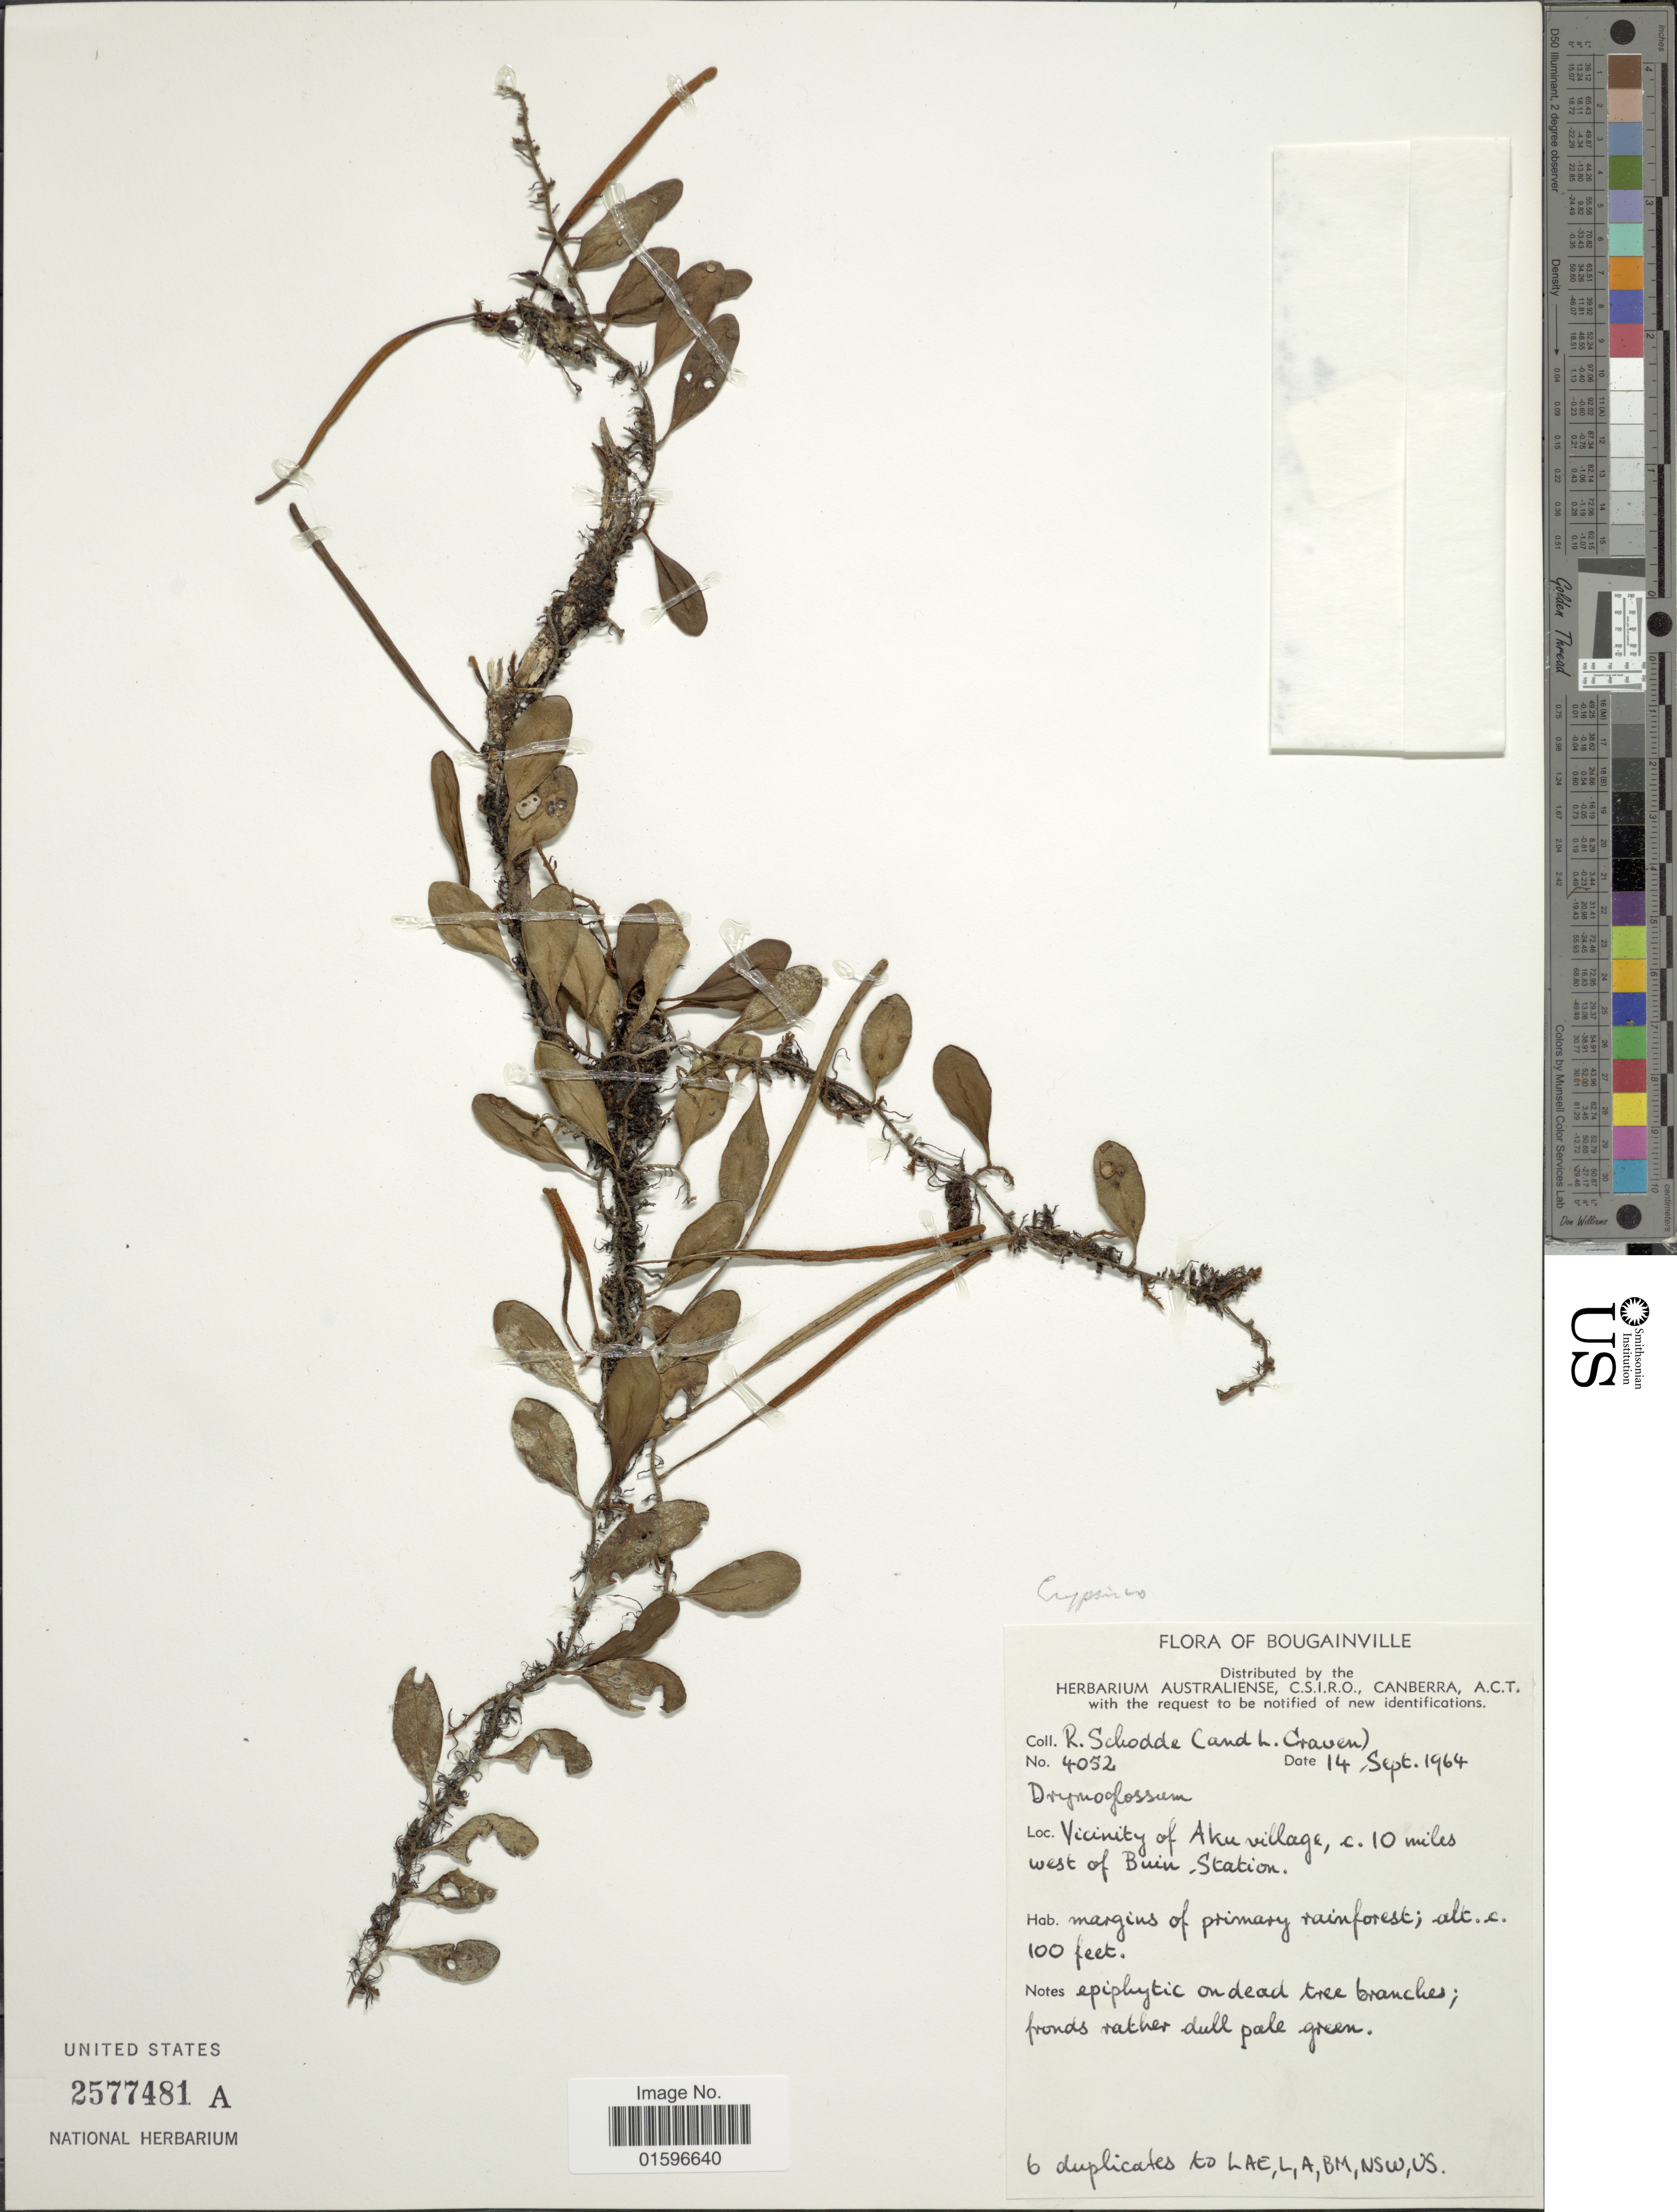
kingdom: Plantae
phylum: Tracheophyta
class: Polypodiopsida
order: Polypodiales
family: Polypodiaceae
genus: Polypodium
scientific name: Polypodium sp.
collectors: R. Schodde & L. A. Craven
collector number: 4052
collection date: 1964-09-14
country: Papua New Guinea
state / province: Bougainville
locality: Bougainville, vicinity of Aku village, c. 10 miles west of Buin Station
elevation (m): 30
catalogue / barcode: US 2577481A